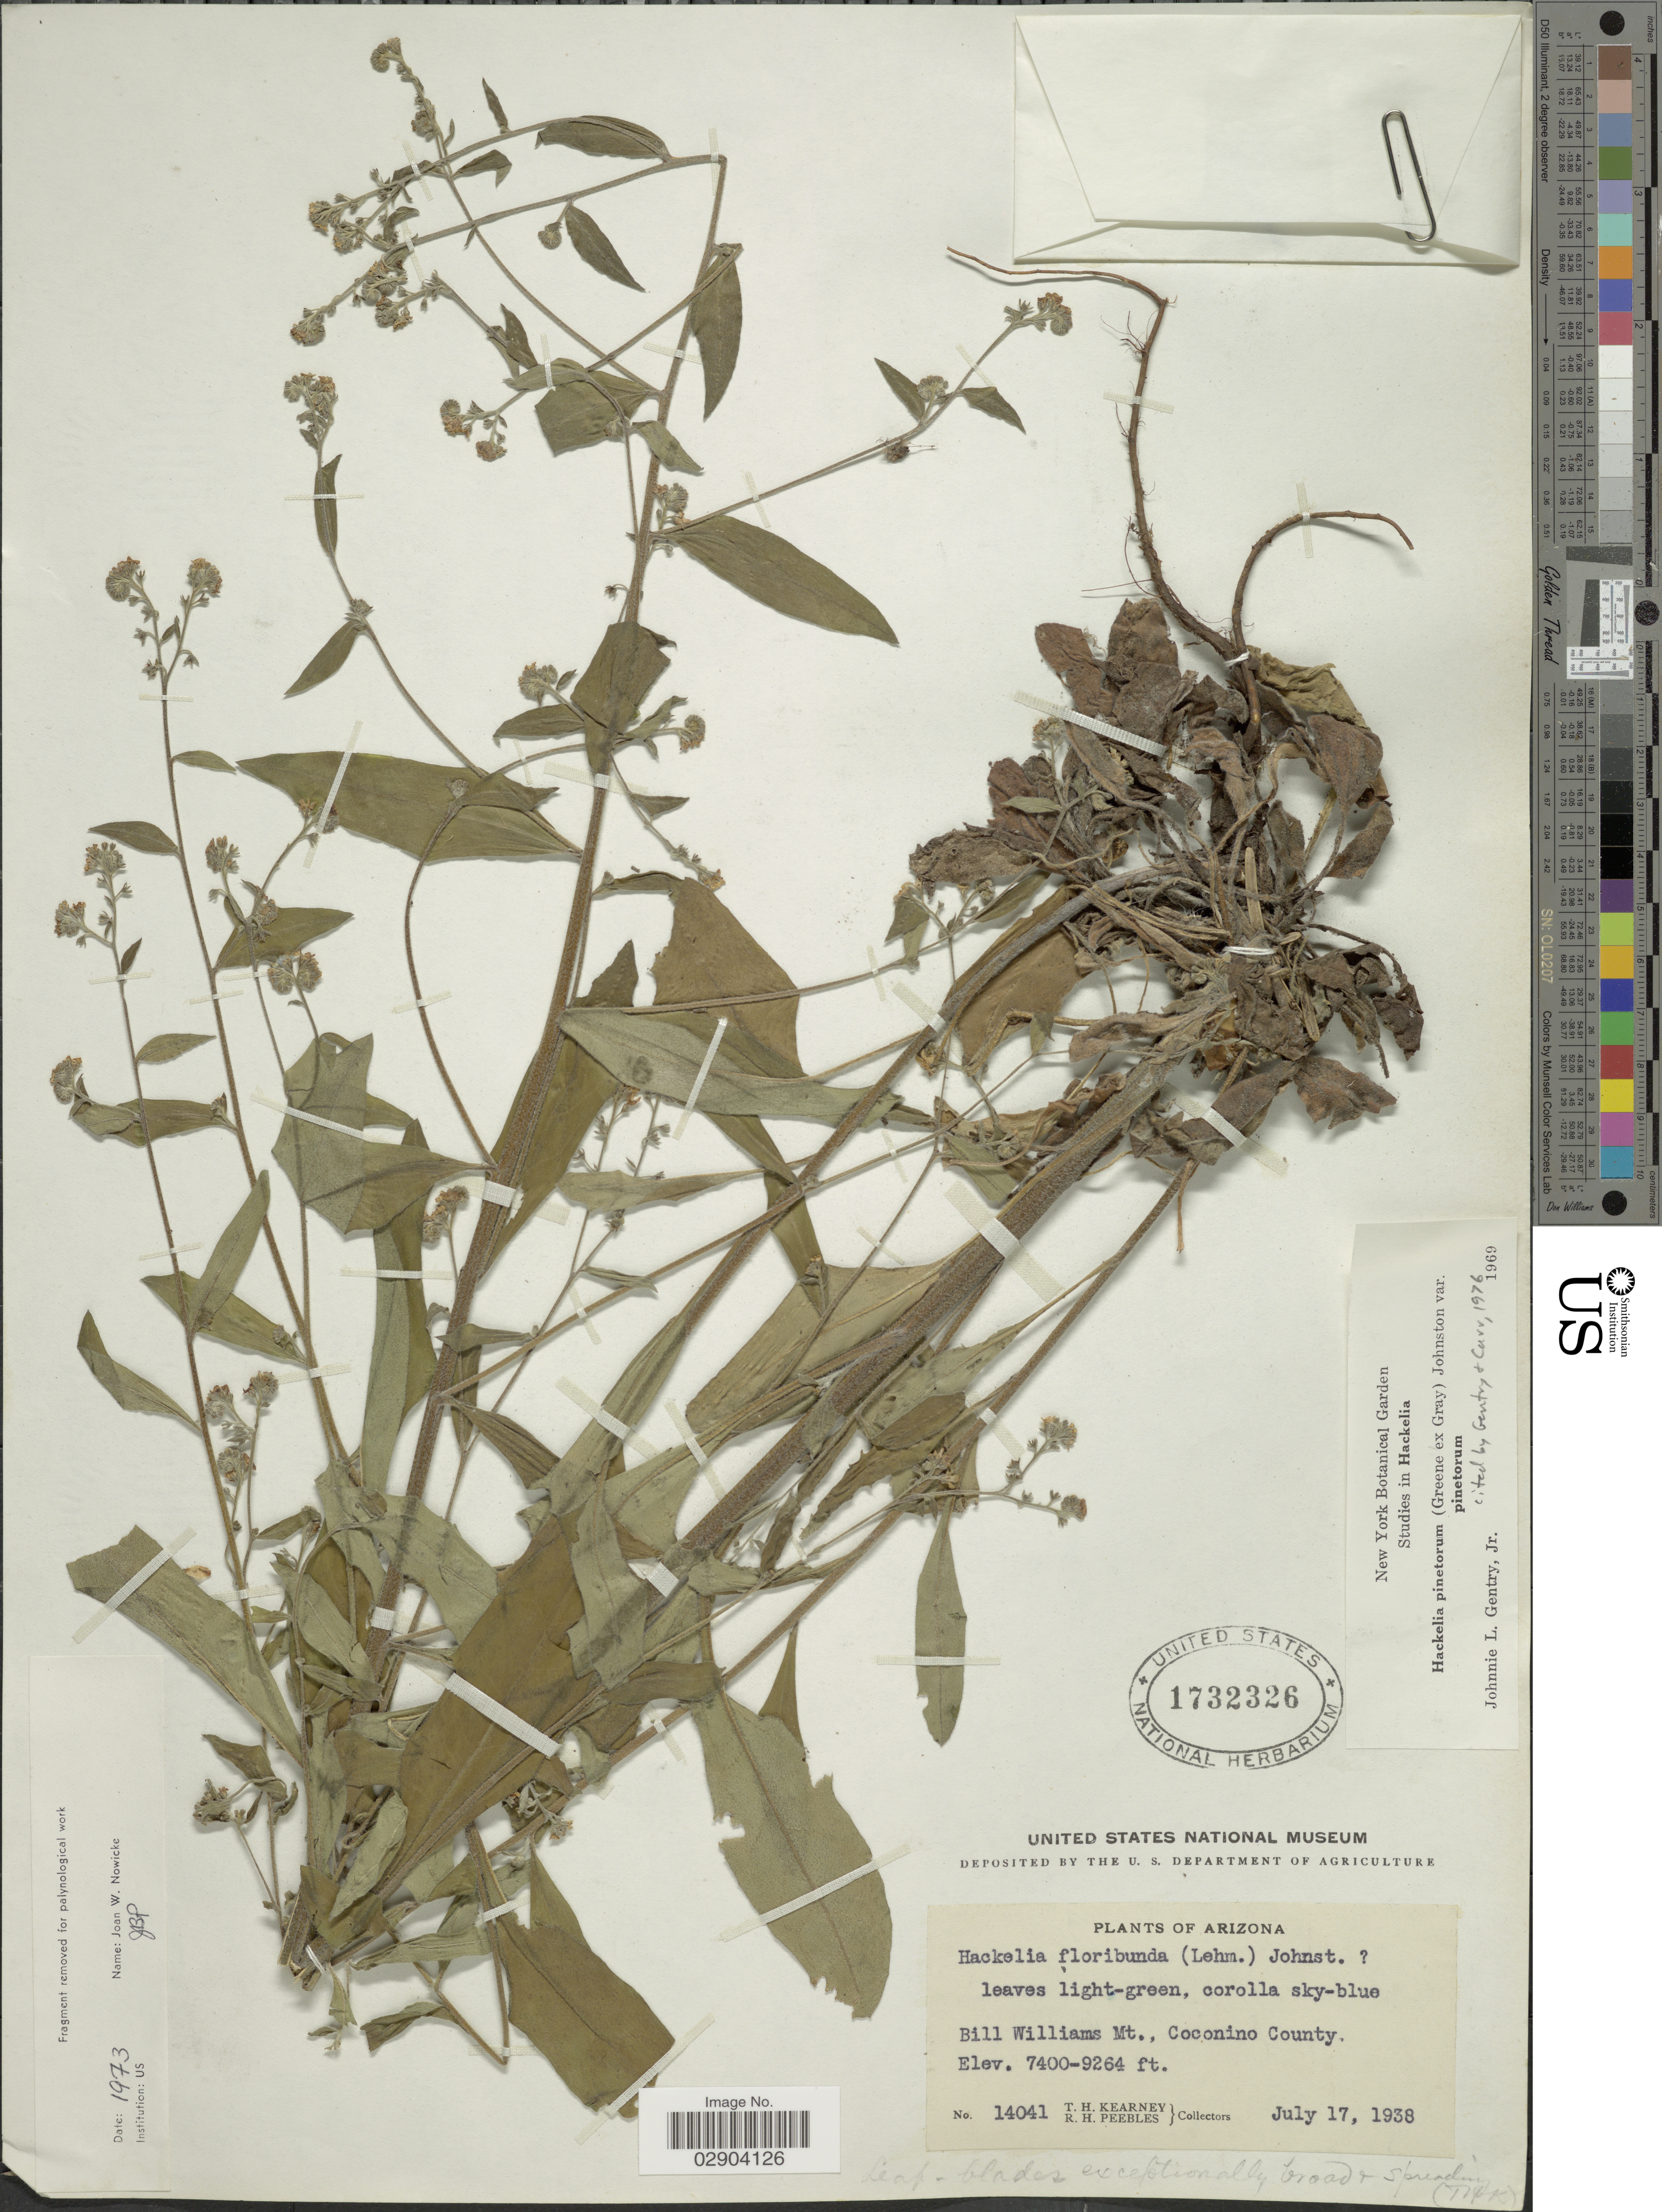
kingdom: Plantae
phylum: Tracheophyta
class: Magnoliopsida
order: Boraginales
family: Boraginaceae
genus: Hackelia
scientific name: Hackelia setosa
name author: I.M. Johnst.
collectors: T. H. Kearney & R. H. Peebles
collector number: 14041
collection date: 1938-07-17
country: United States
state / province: Arizona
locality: Bill Williams Mt., Coconino County.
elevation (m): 2256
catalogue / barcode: US 1732326